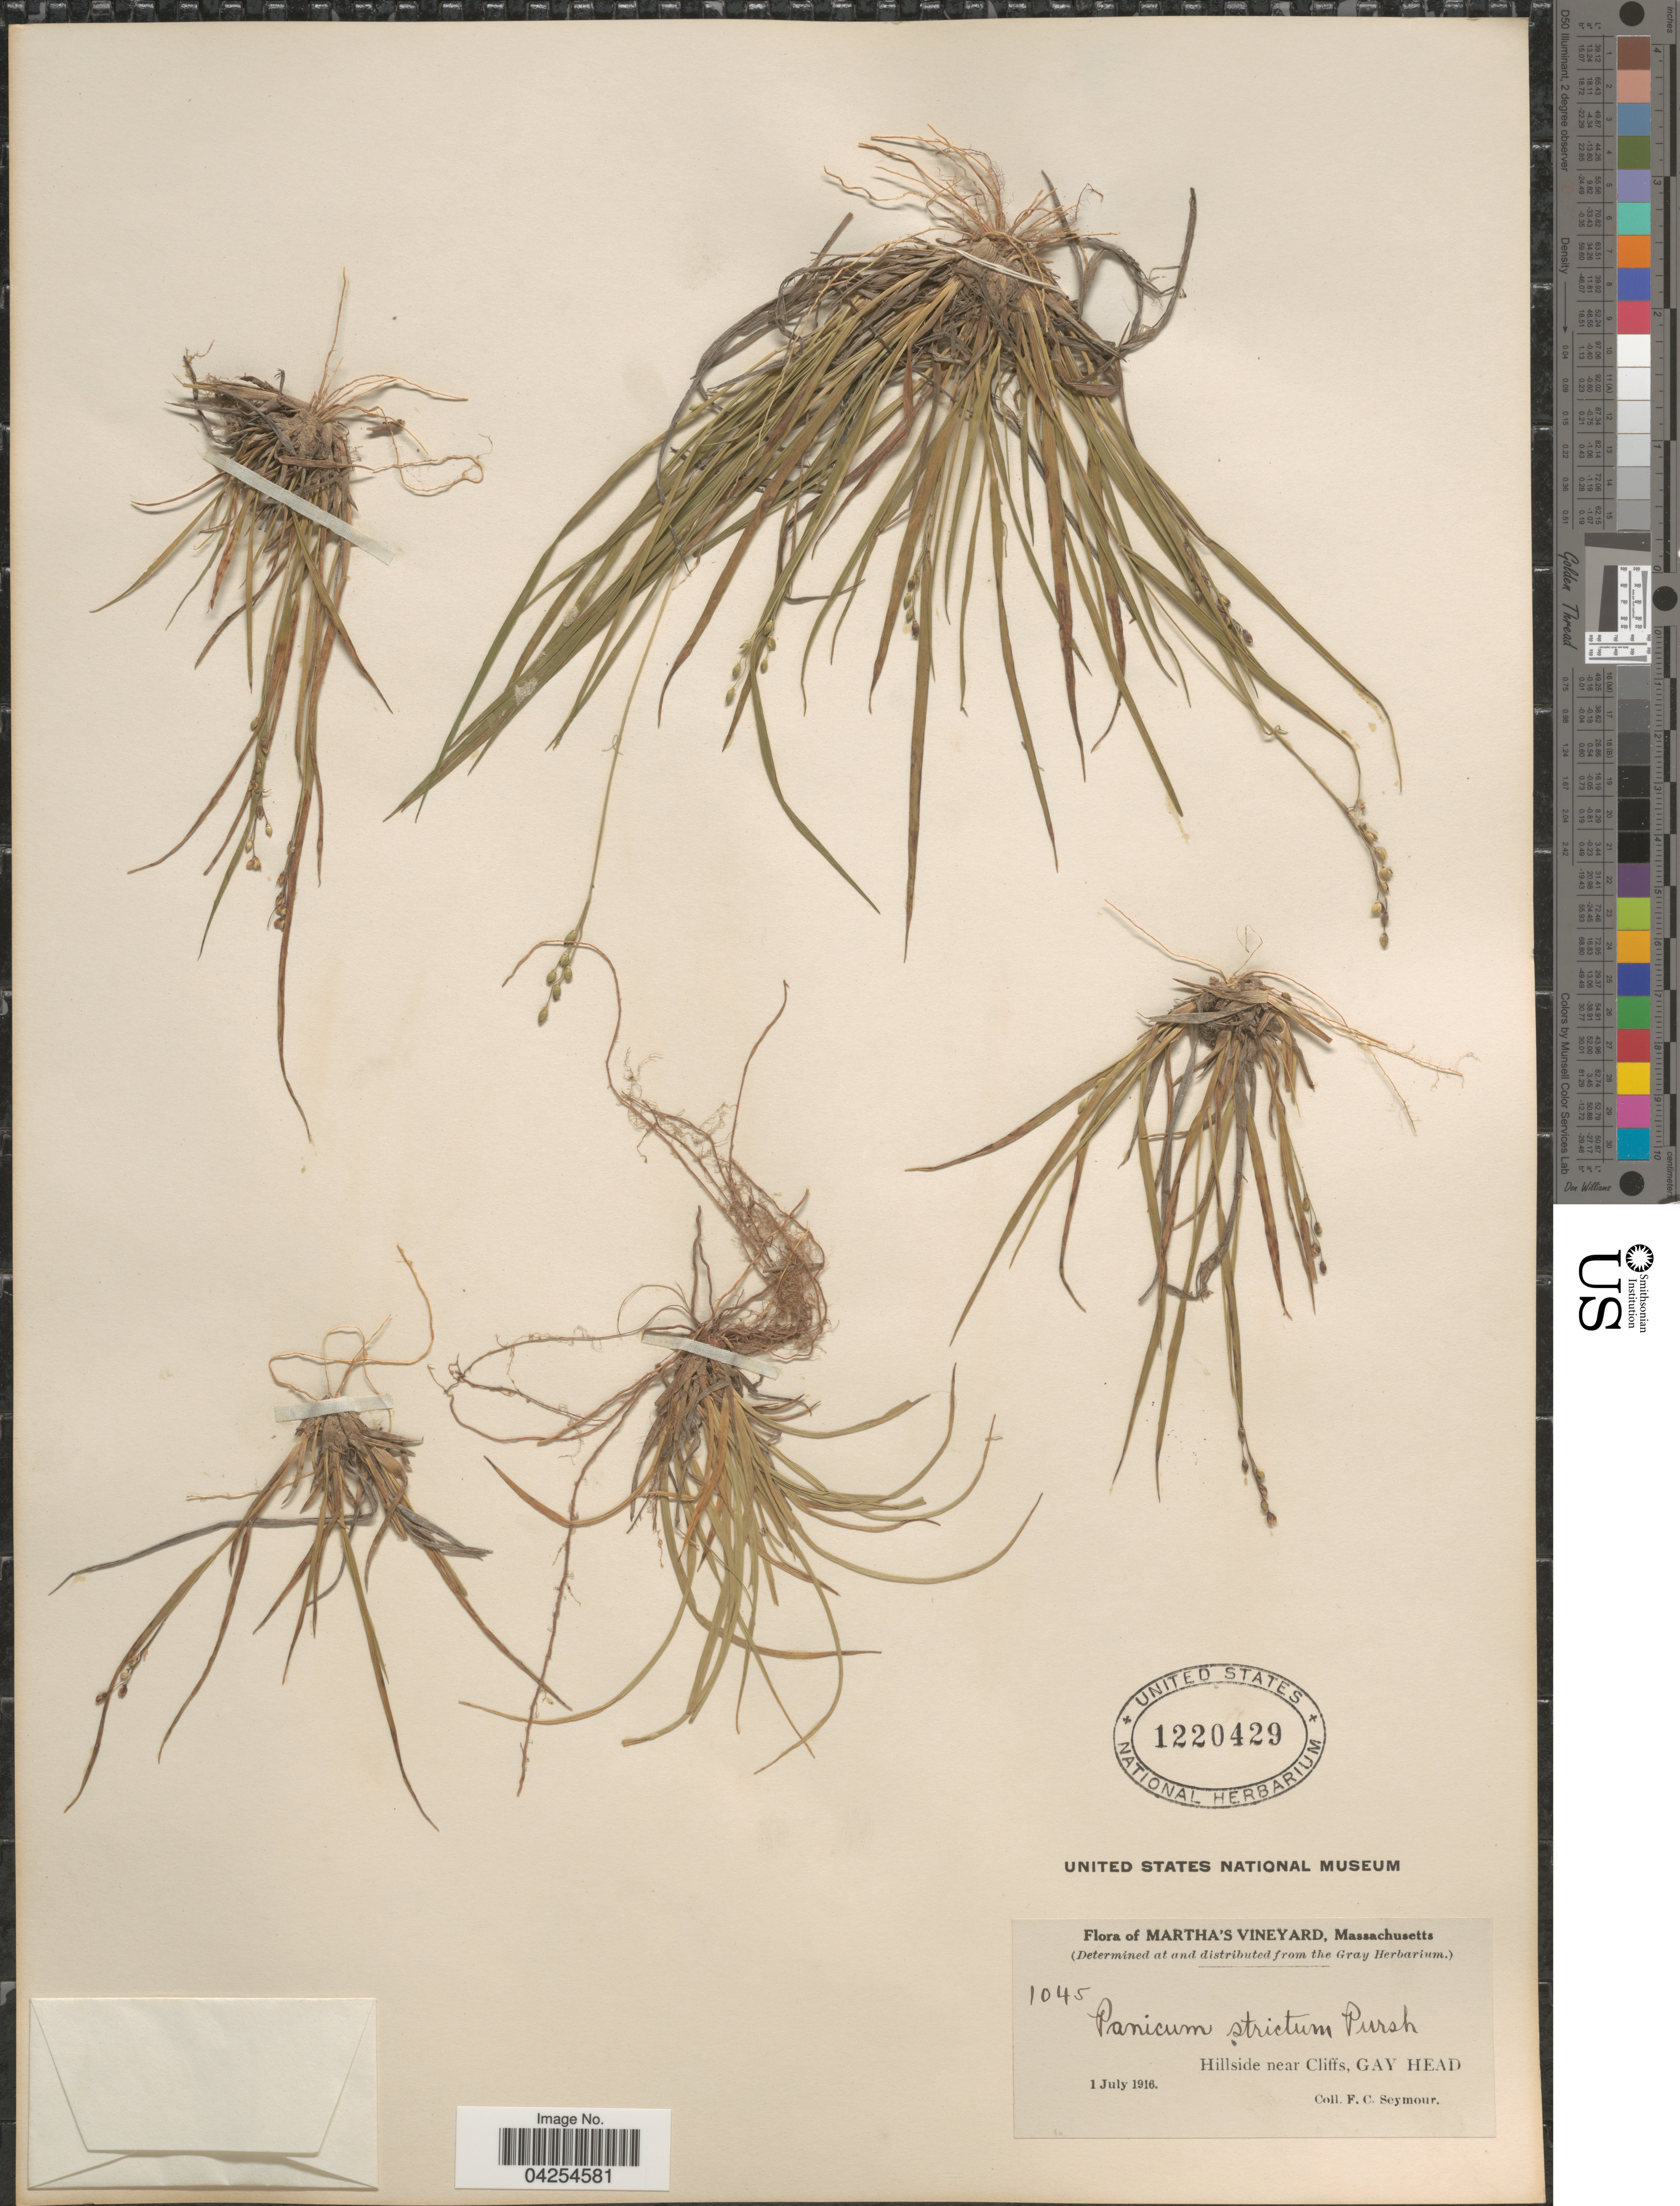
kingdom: Plantae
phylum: Tracheophyta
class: Liliopsida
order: Poales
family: Poaceae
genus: Dichanthelium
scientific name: Dichanthelium depauperatum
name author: (Muhl.) Gould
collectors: F. C. Seymour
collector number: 1045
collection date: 1916-07-01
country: United States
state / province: Massachusetts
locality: Martha's Vineyard. Hillside near Cliff, Gay Head.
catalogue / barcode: US 1220429